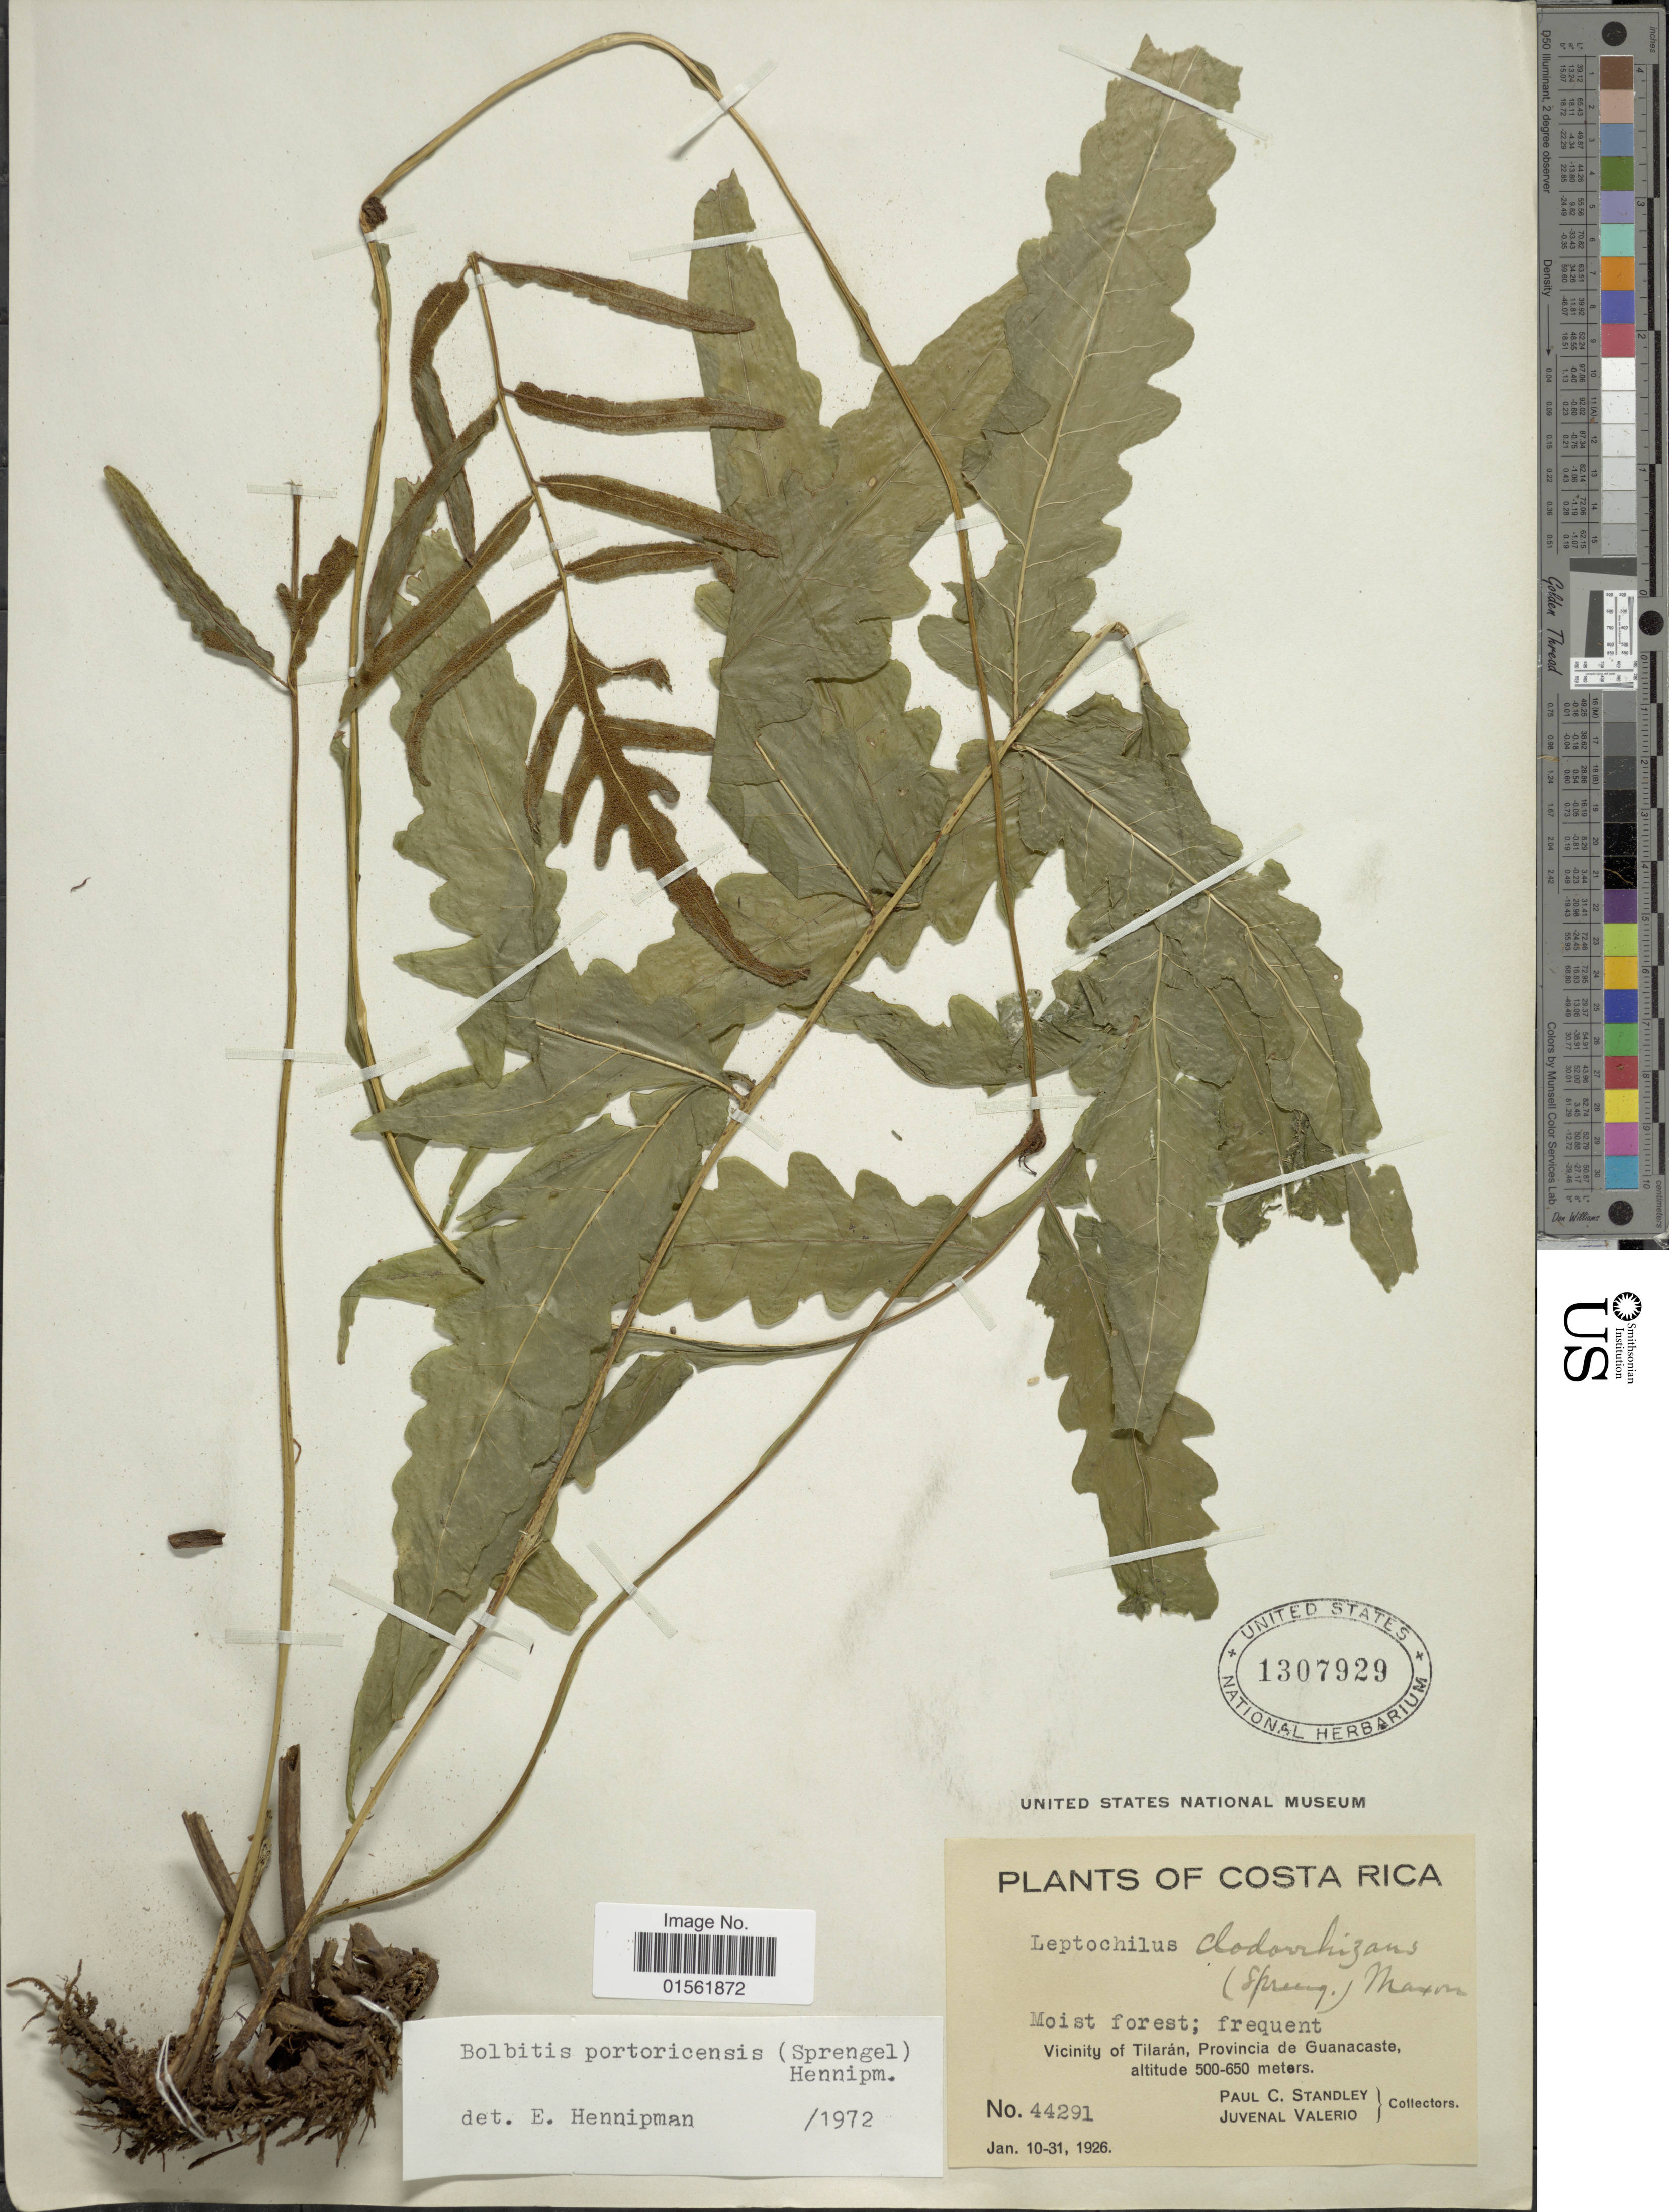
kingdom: Plantae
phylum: Tracheophyta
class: Polypodiopsida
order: Polypodiales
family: Dryopteridaceae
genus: Bolbitis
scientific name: Bolbitis portoricensis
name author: (Spreng.) Hennipman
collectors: P. C. Standley & J. Valerio R.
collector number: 44291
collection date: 1926-01-10/1926-01-31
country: Costa Rica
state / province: Guanacaste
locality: Vicinity of Tilarán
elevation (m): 500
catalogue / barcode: US 1207929